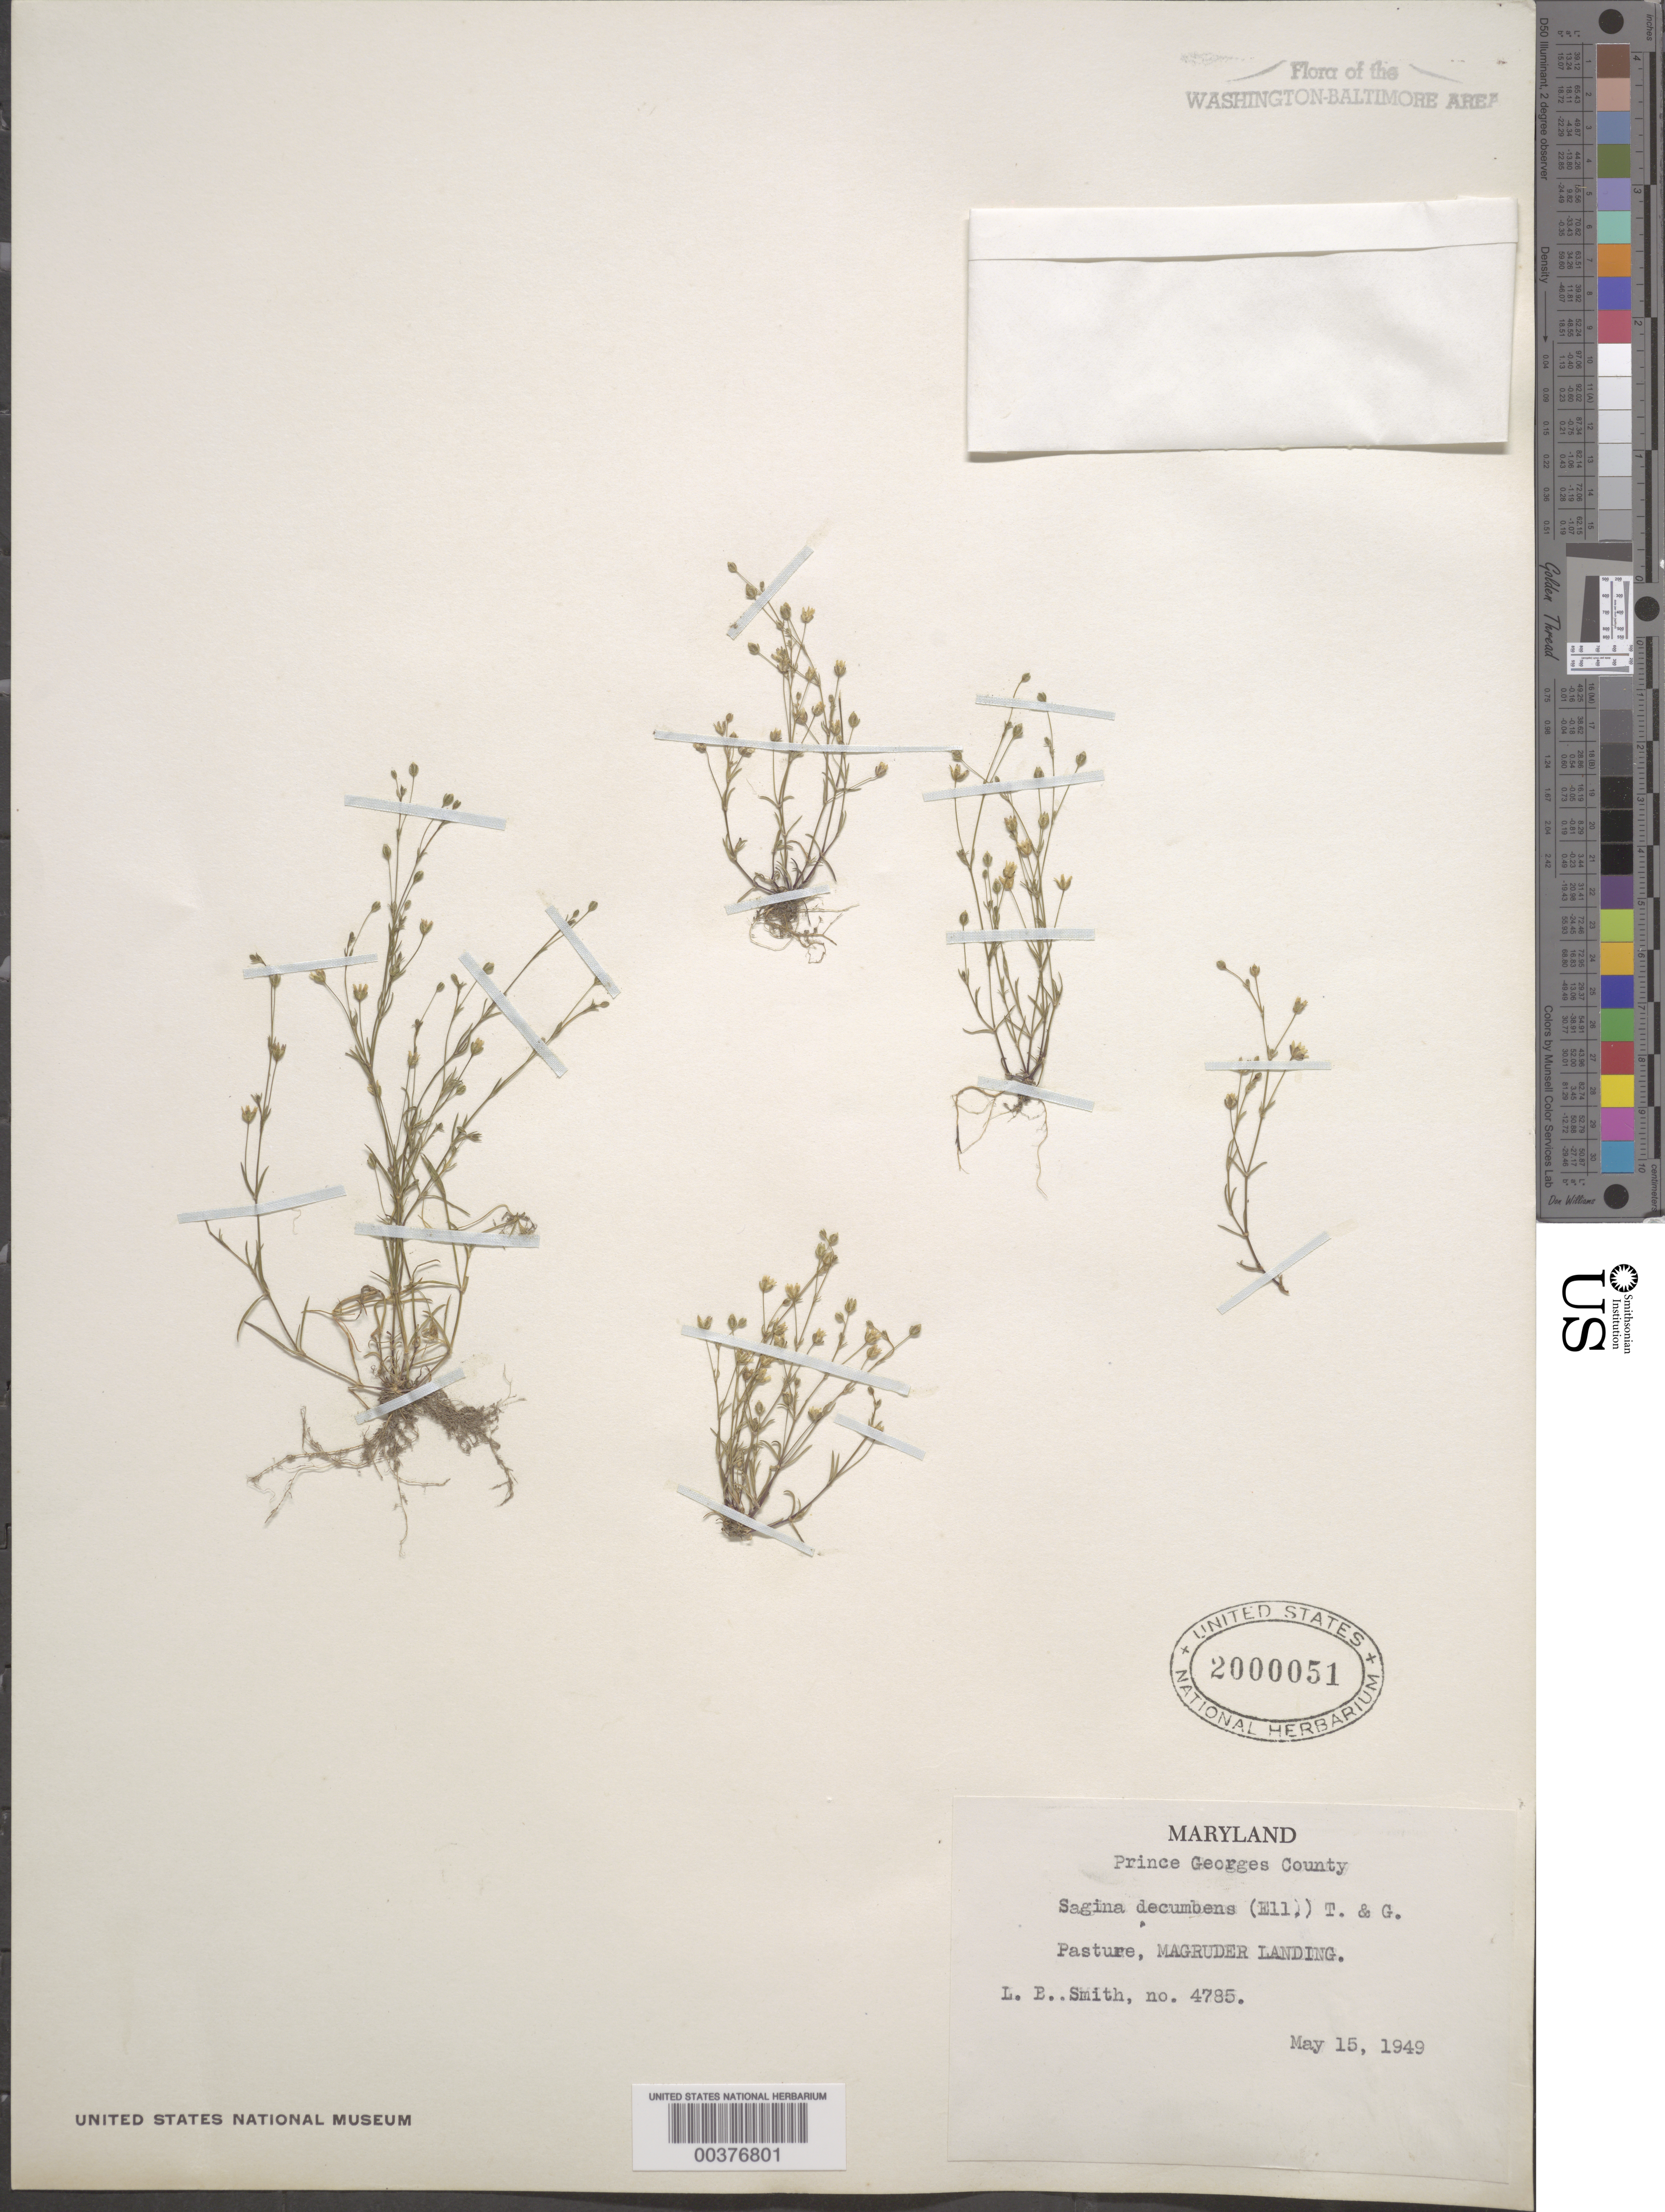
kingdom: Plantae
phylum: Tracheophyta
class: Magnoliopsida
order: Caryophyllales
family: Caryophyllaceae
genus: Sagina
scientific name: Sagina decumbens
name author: (Elliott) Torr. & A. Gray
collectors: L. Smith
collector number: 4785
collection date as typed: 15 May 1949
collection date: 1949-05-15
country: United States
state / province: Maryland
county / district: Prince George's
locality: Magruder Landing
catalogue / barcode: US 2000051